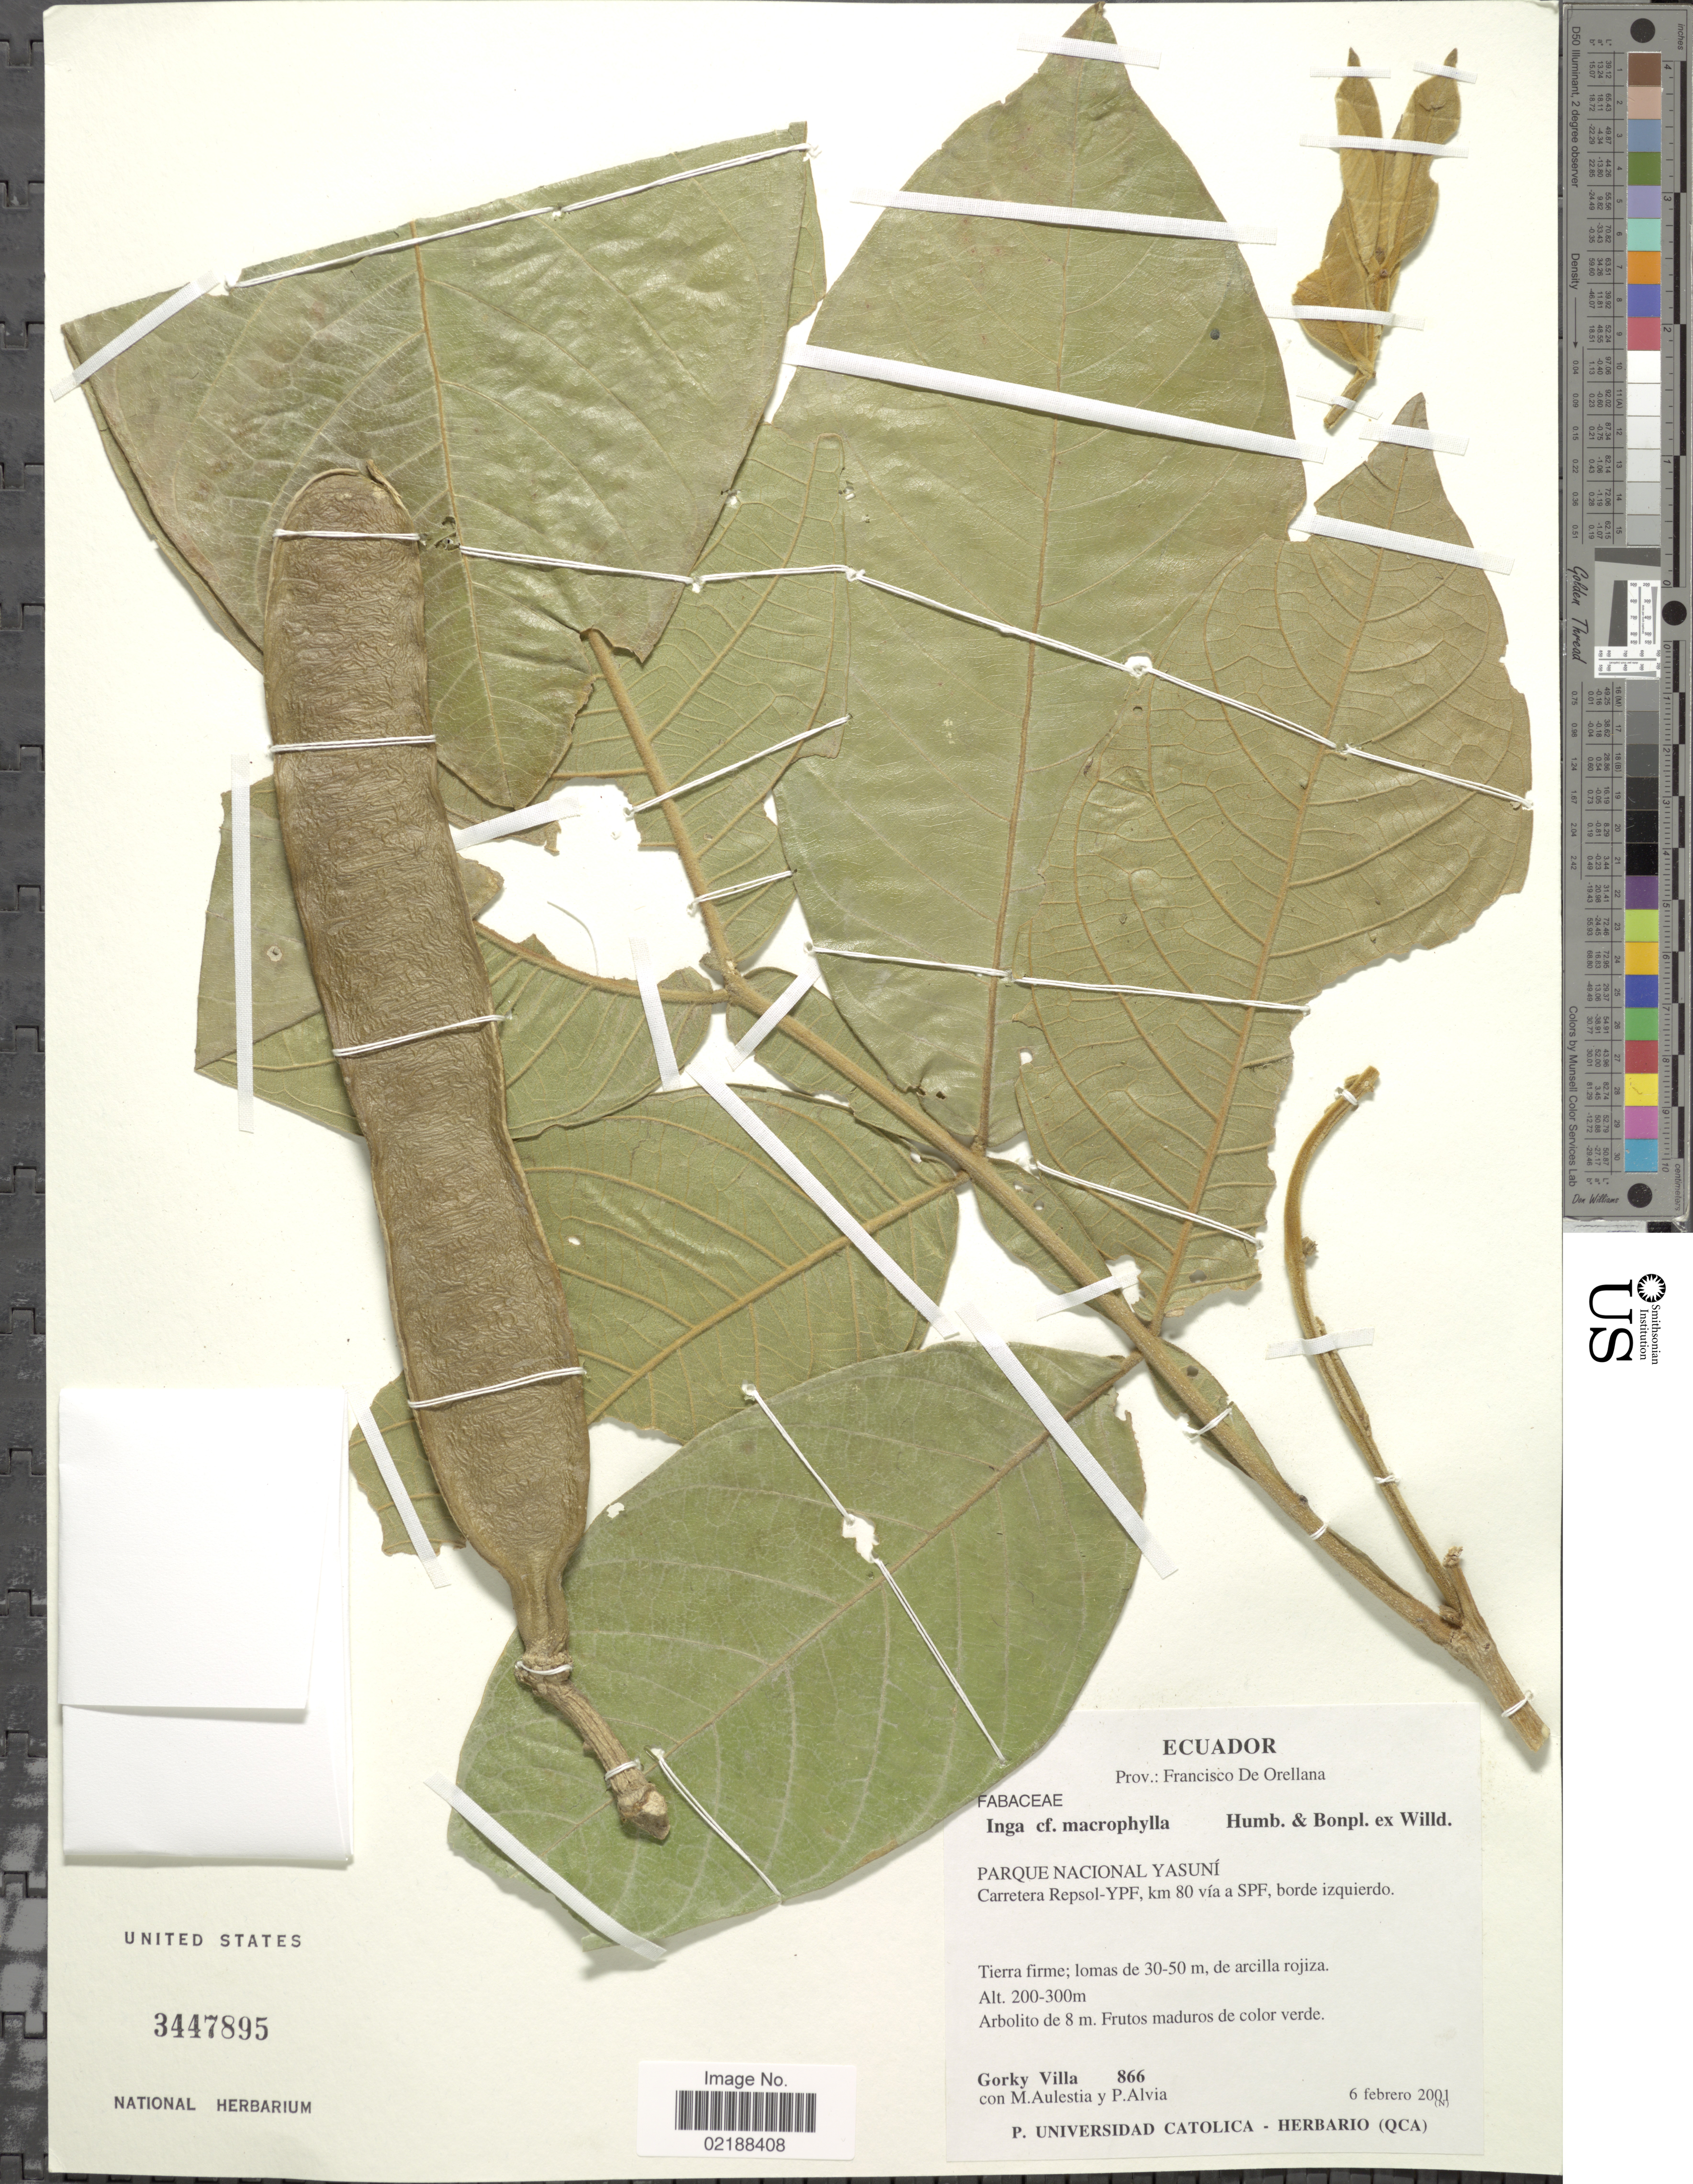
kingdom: Plantae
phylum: Tracheophyta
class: Magnoliopsida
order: Fabales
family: Fabaceae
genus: Inga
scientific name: Inga macrophylla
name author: Humb. & Bonpl. ex Willd.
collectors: G. Villa, M. Aulestia & P. Alvia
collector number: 866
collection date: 2001-02-06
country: Ecuador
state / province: Orellana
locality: Prov. Francisco de Orellana. Parque Nacional Yasuni. Carretera Repsol-YPF, km 820 via a SPF borde izquierdo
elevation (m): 200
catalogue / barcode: US 3447895